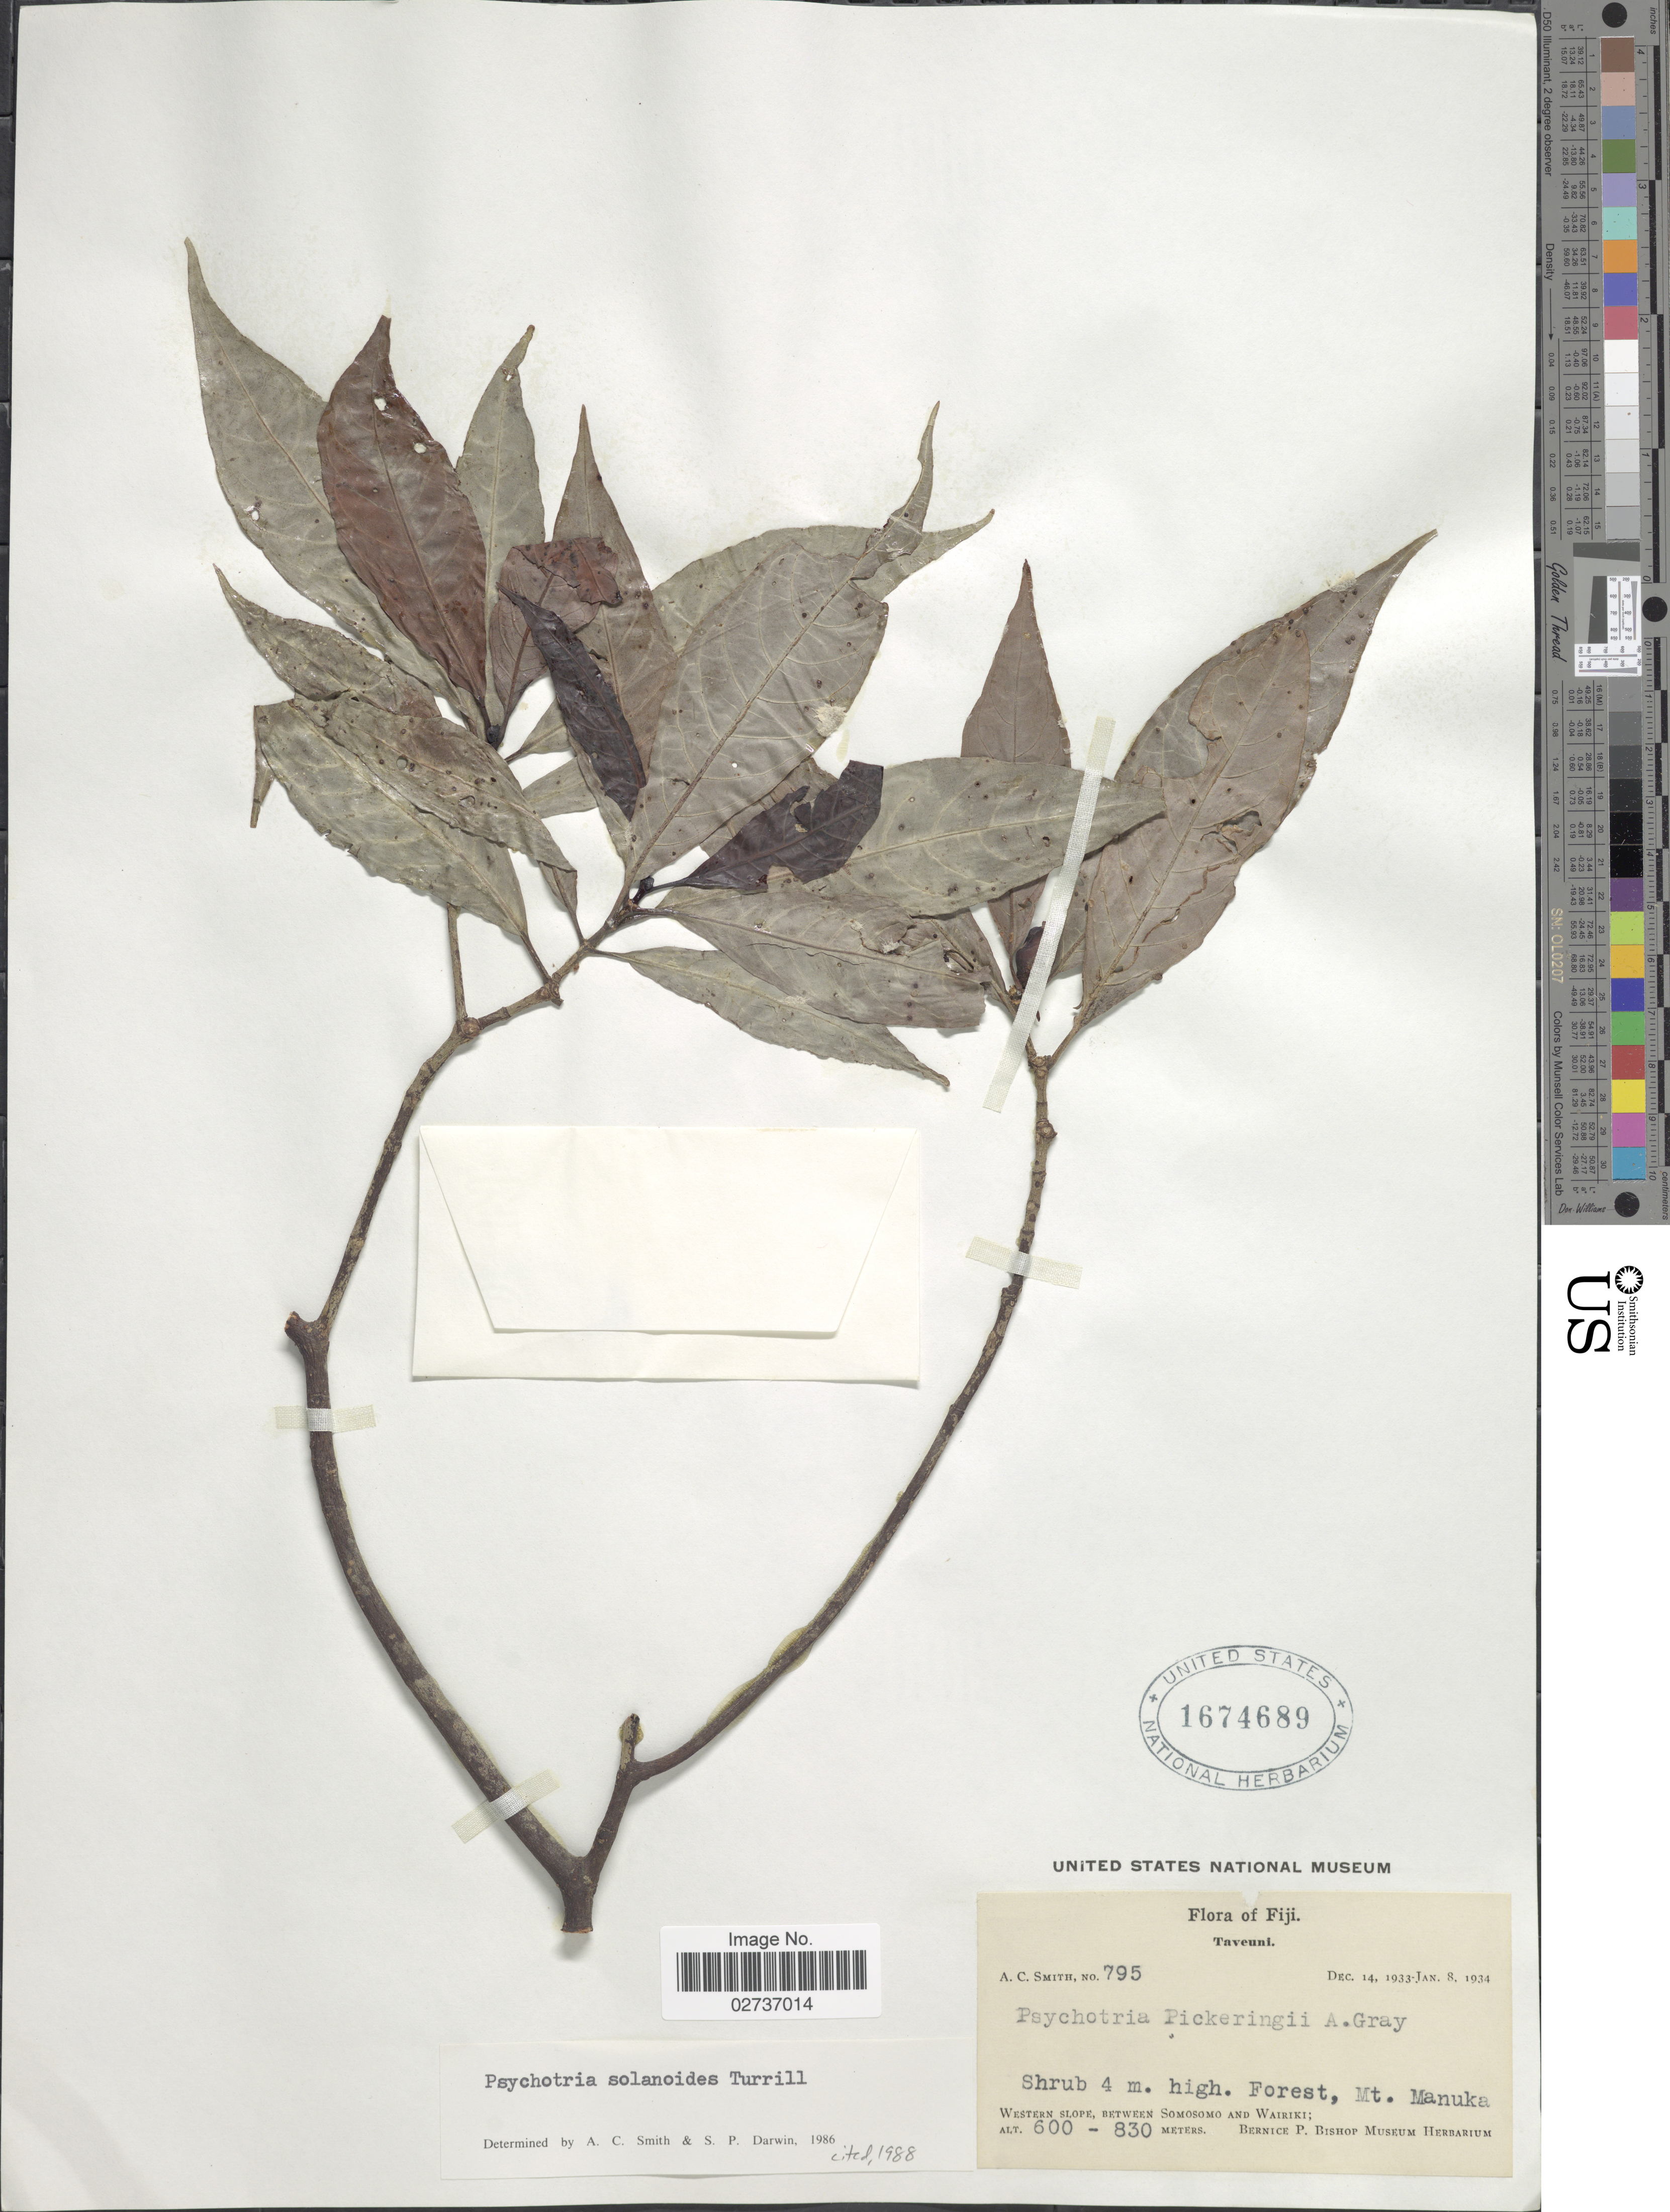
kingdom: Plantae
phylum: Tracheophyta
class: Magnoliopsida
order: Gentianales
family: Rubiaceae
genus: Psychotria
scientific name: Psychotria solanoides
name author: Turrill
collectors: A. C. Smith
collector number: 795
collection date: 1933-12-14/1934-01-08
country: Fiji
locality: Taveuni. Mt. Manuka. Western slope, between Somosomo and Wairiki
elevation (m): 600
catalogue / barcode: US 1674689